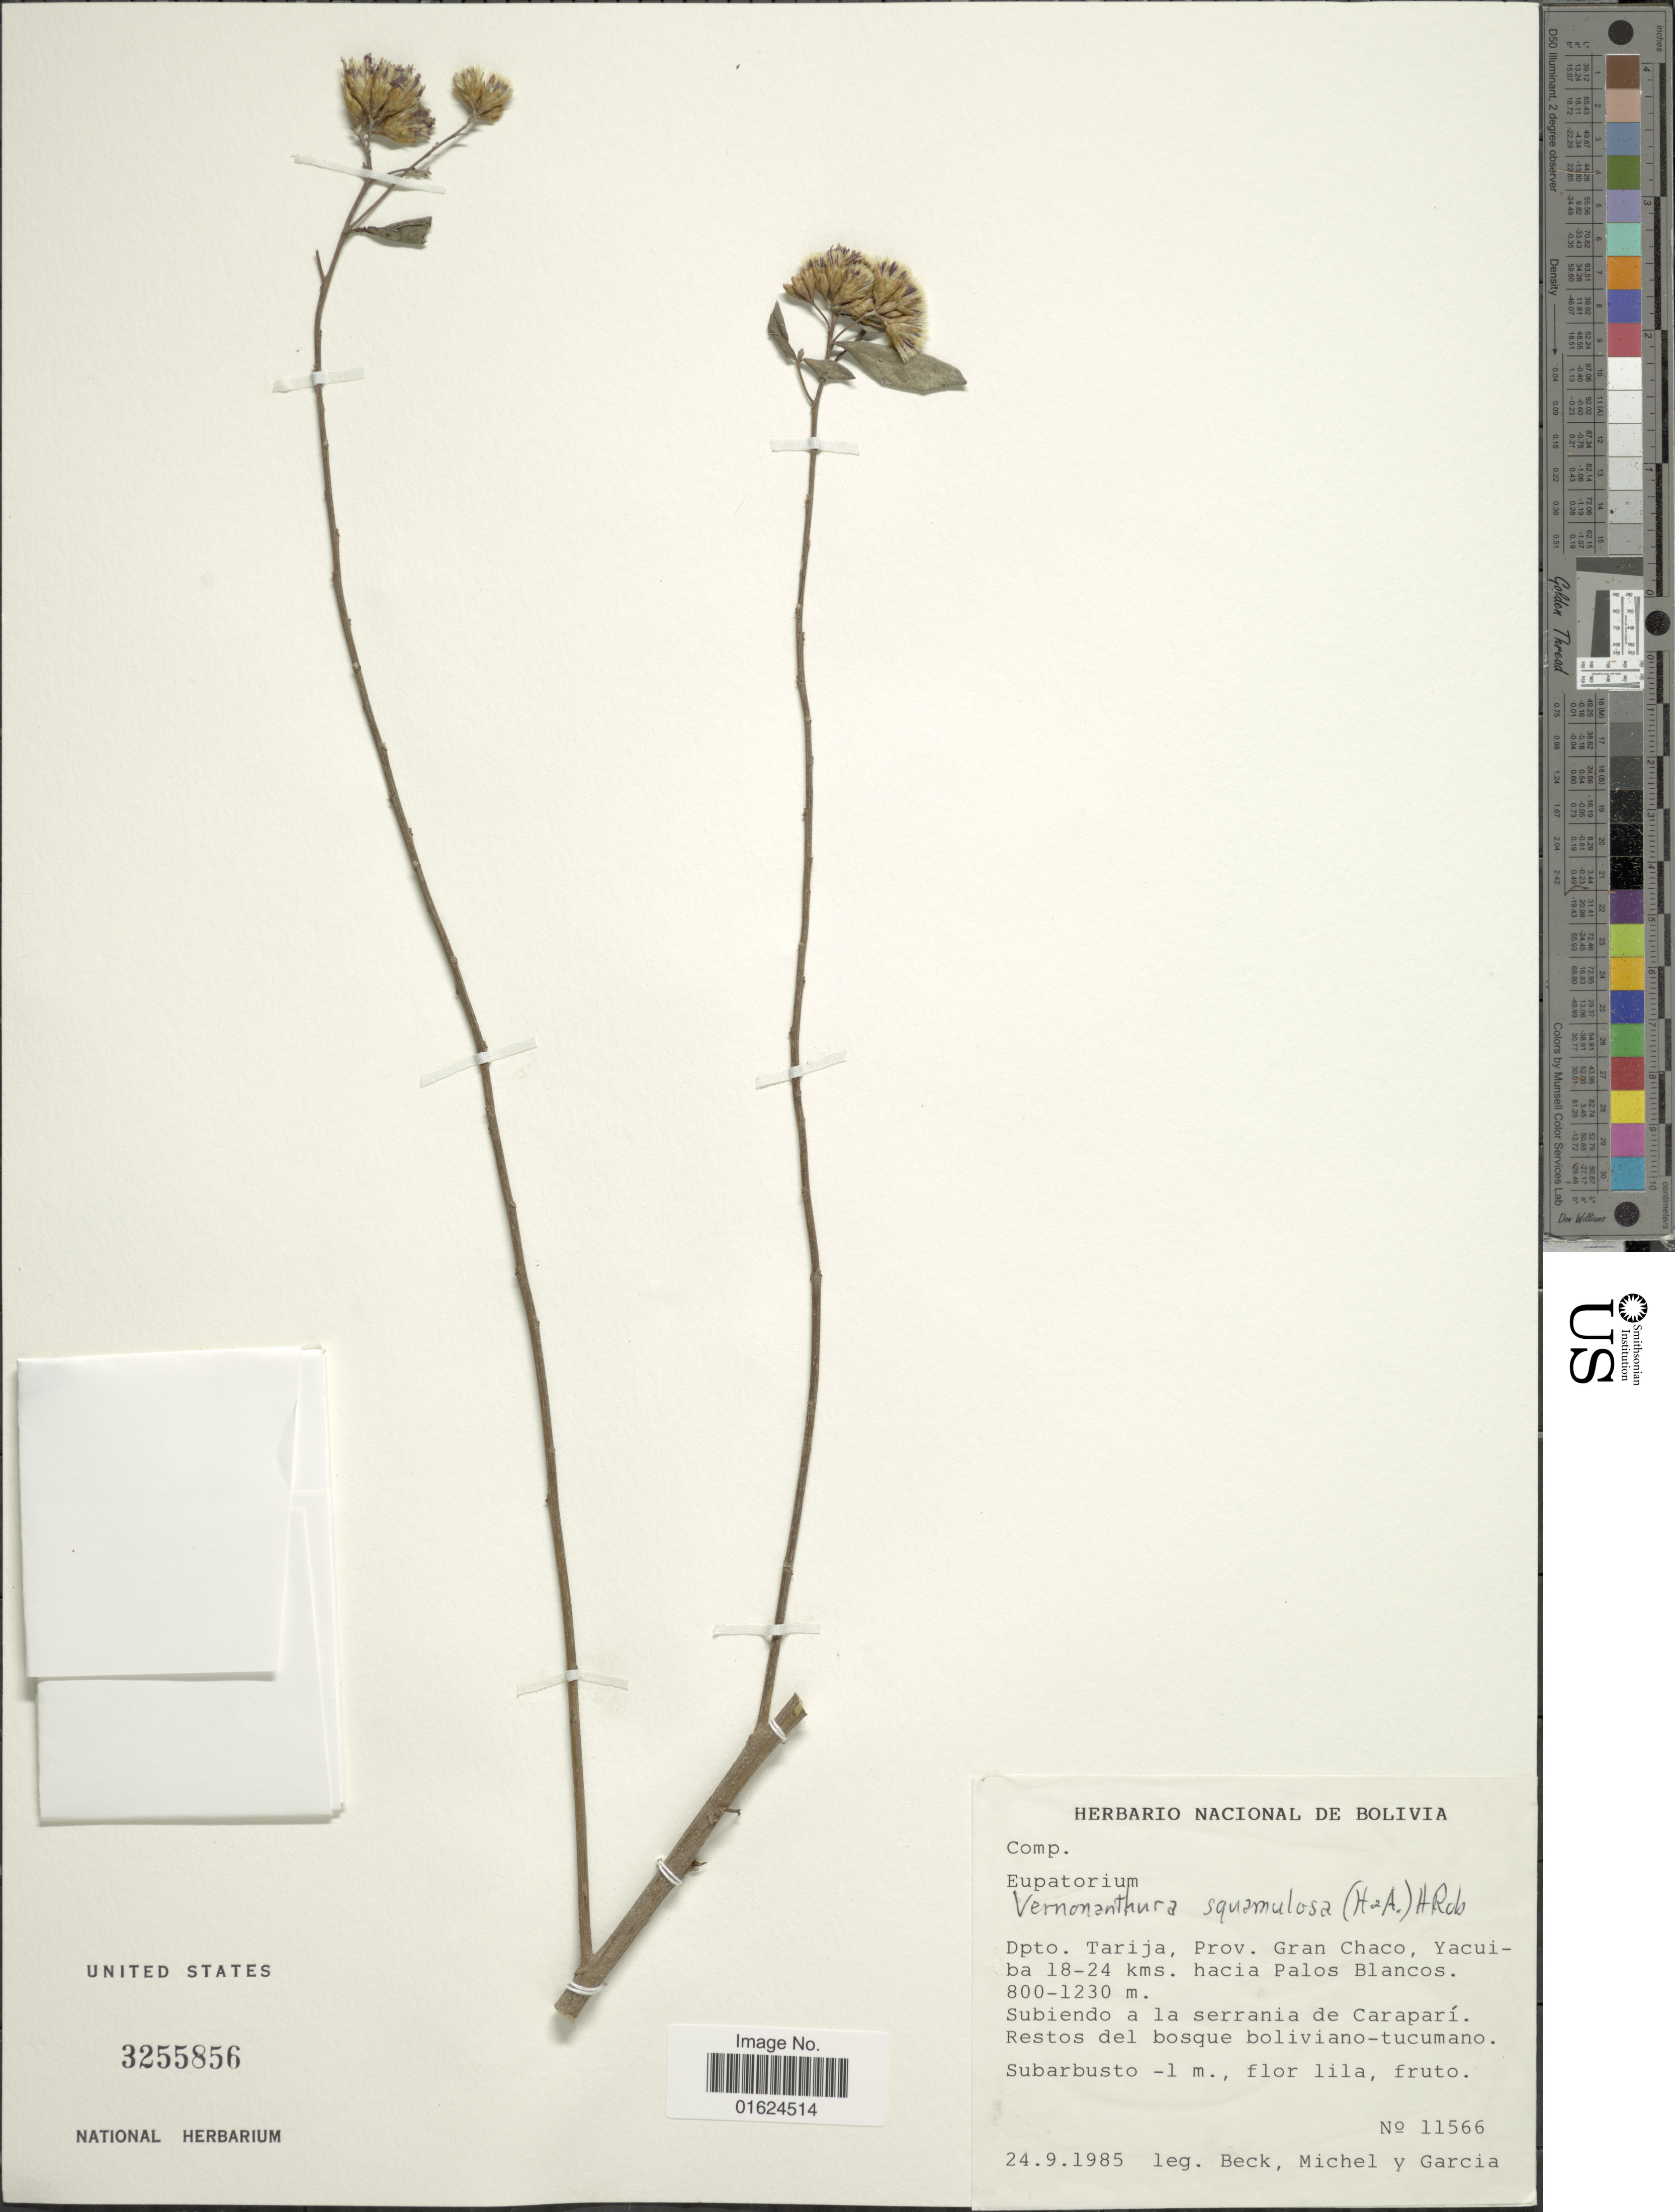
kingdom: Plantae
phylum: Tracheophyta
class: Magnoliopsida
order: Asterales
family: Asteraceae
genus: Vernonanthura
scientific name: Vernonanthura squamulosa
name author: (Hook. & Arn.) H. Rob.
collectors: -- Beck, -. Michel & H. Garcia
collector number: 11566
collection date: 1985-09-24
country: Bolivia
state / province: Tarija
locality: Dpto Tarija, Prov. Gran Chaco, Yacuiba 18-24 kms. hacia palos Blancos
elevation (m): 800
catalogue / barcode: US 3255856